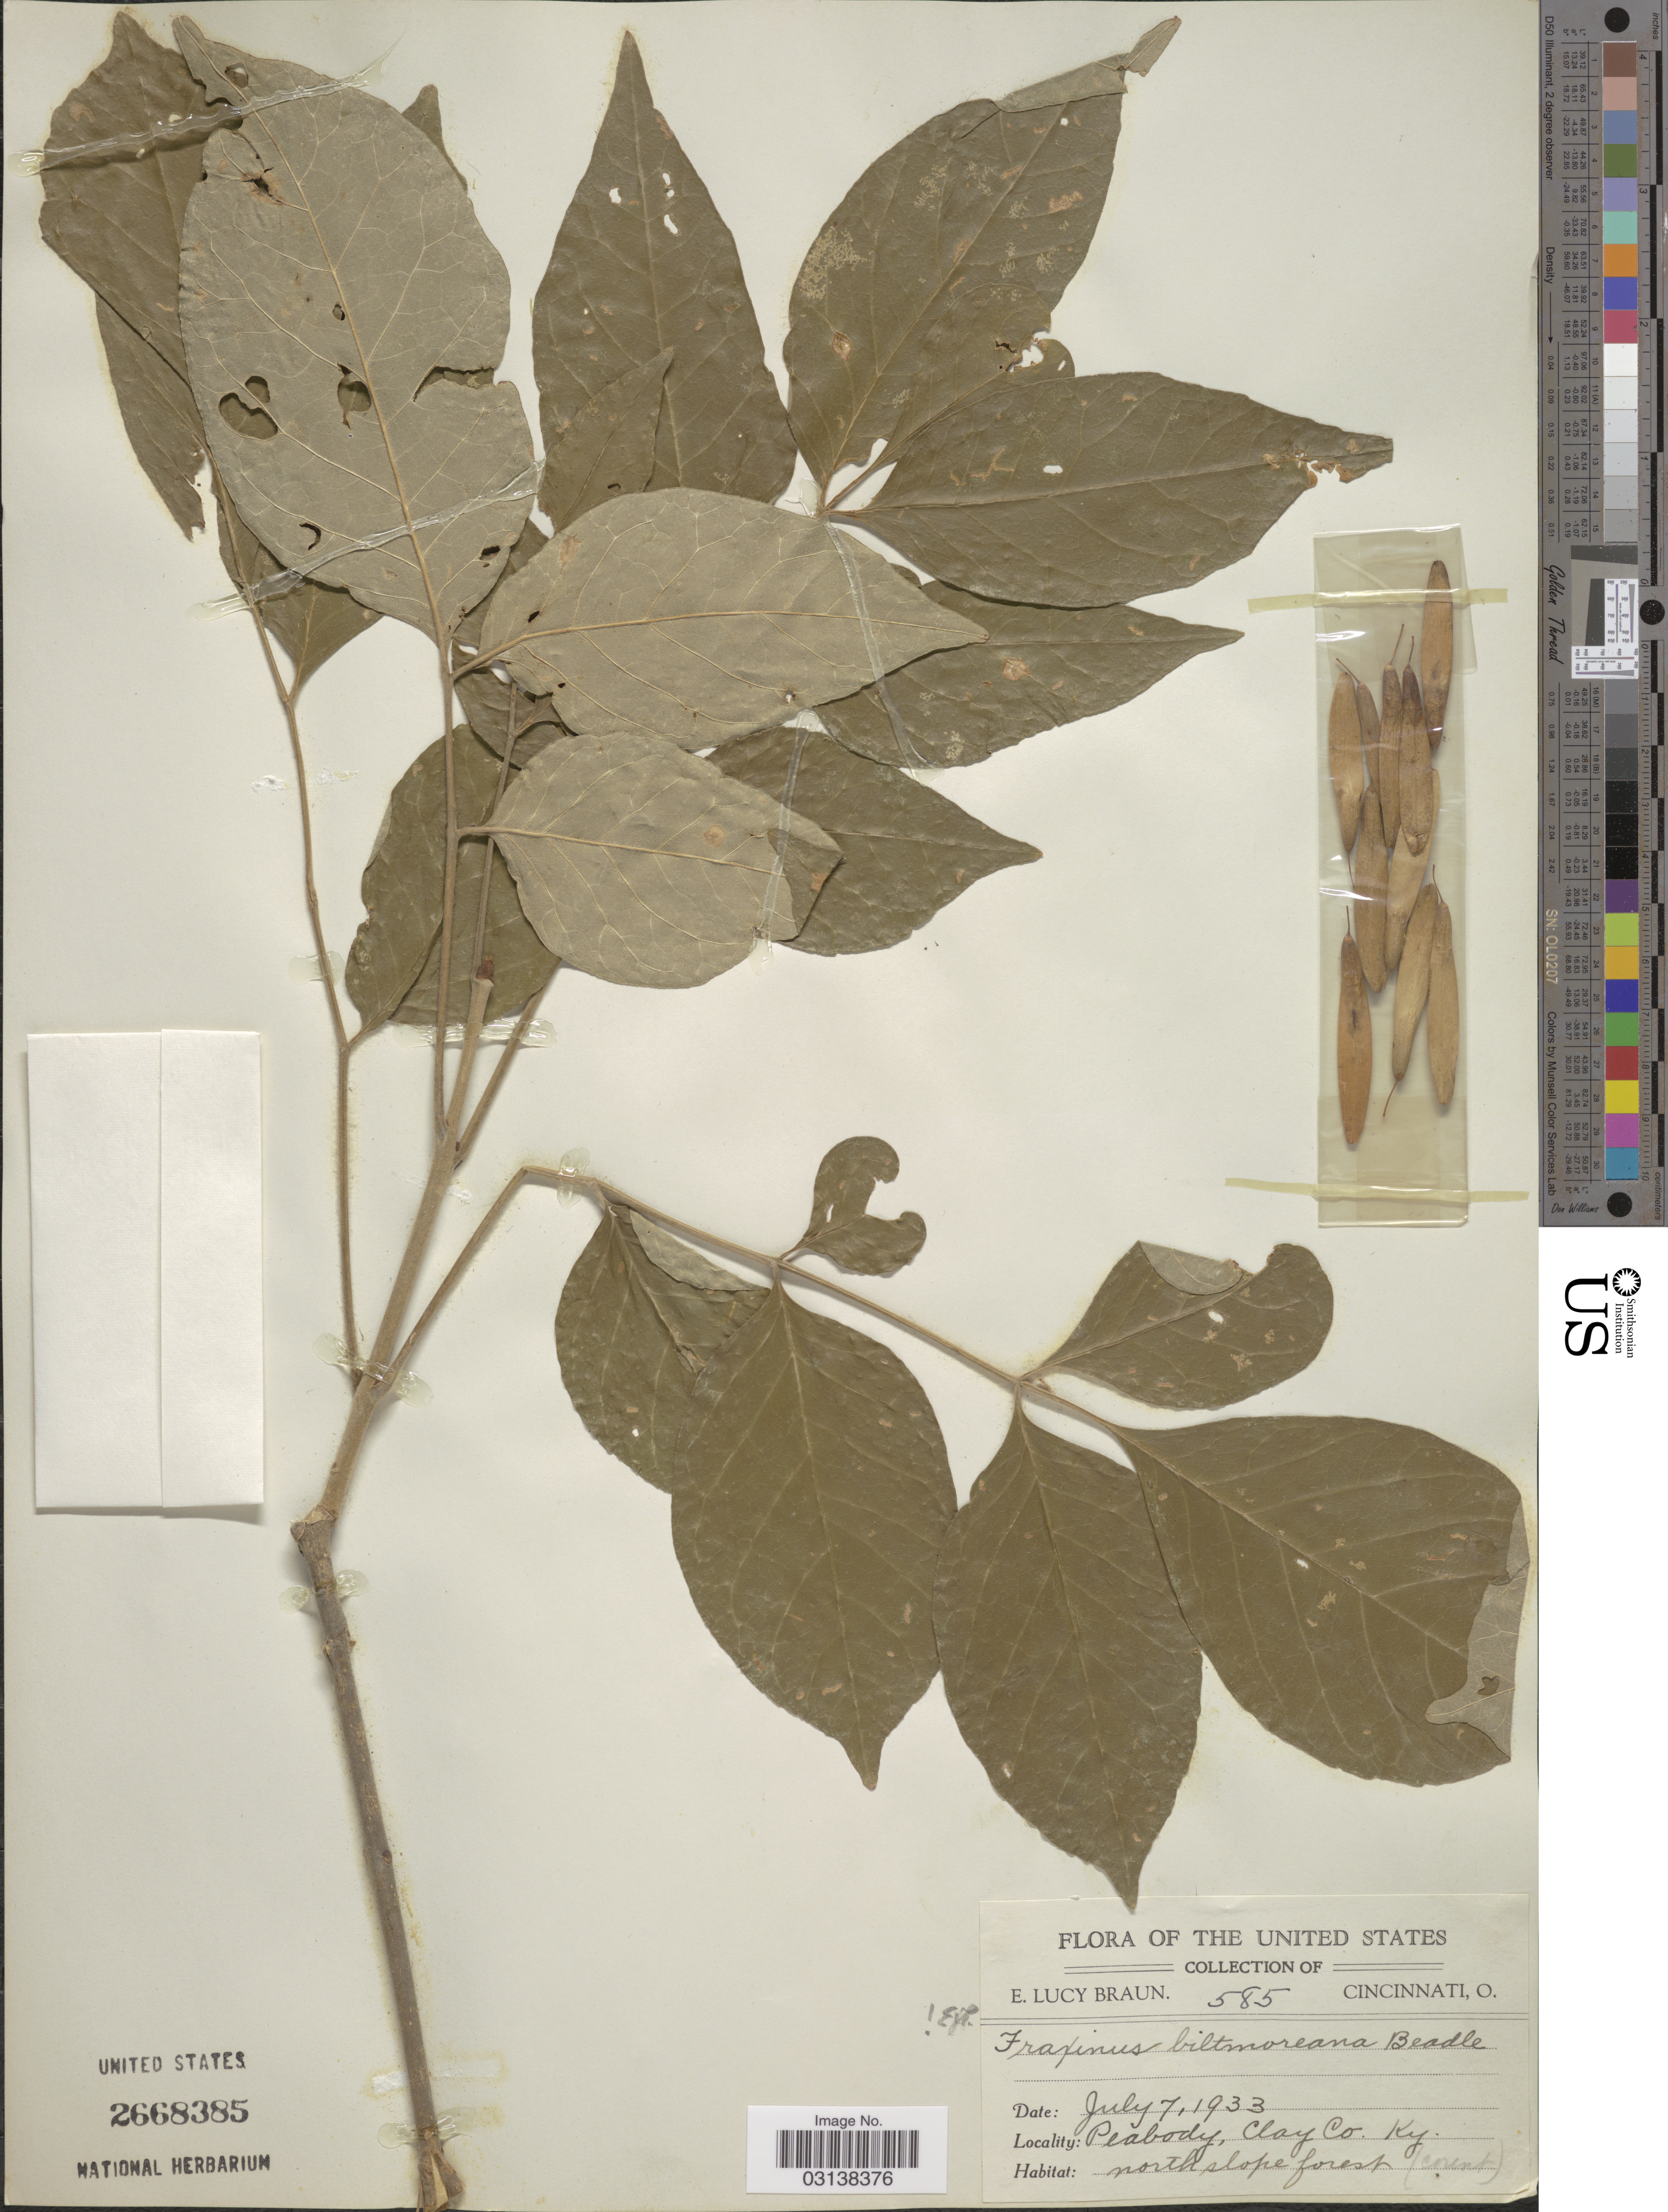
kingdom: Plantae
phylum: Tracheophyta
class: Magnoliopsida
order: Lamiales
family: Oleaceae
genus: Fraxinus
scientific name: Fraxinus americana var. biltmoreana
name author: (Beadle) J.W. Wright ex Fernald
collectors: E. Braun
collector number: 585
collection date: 1933-07-07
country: United States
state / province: Kentucky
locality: Peabody, Clay Co.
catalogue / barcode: US 2668385